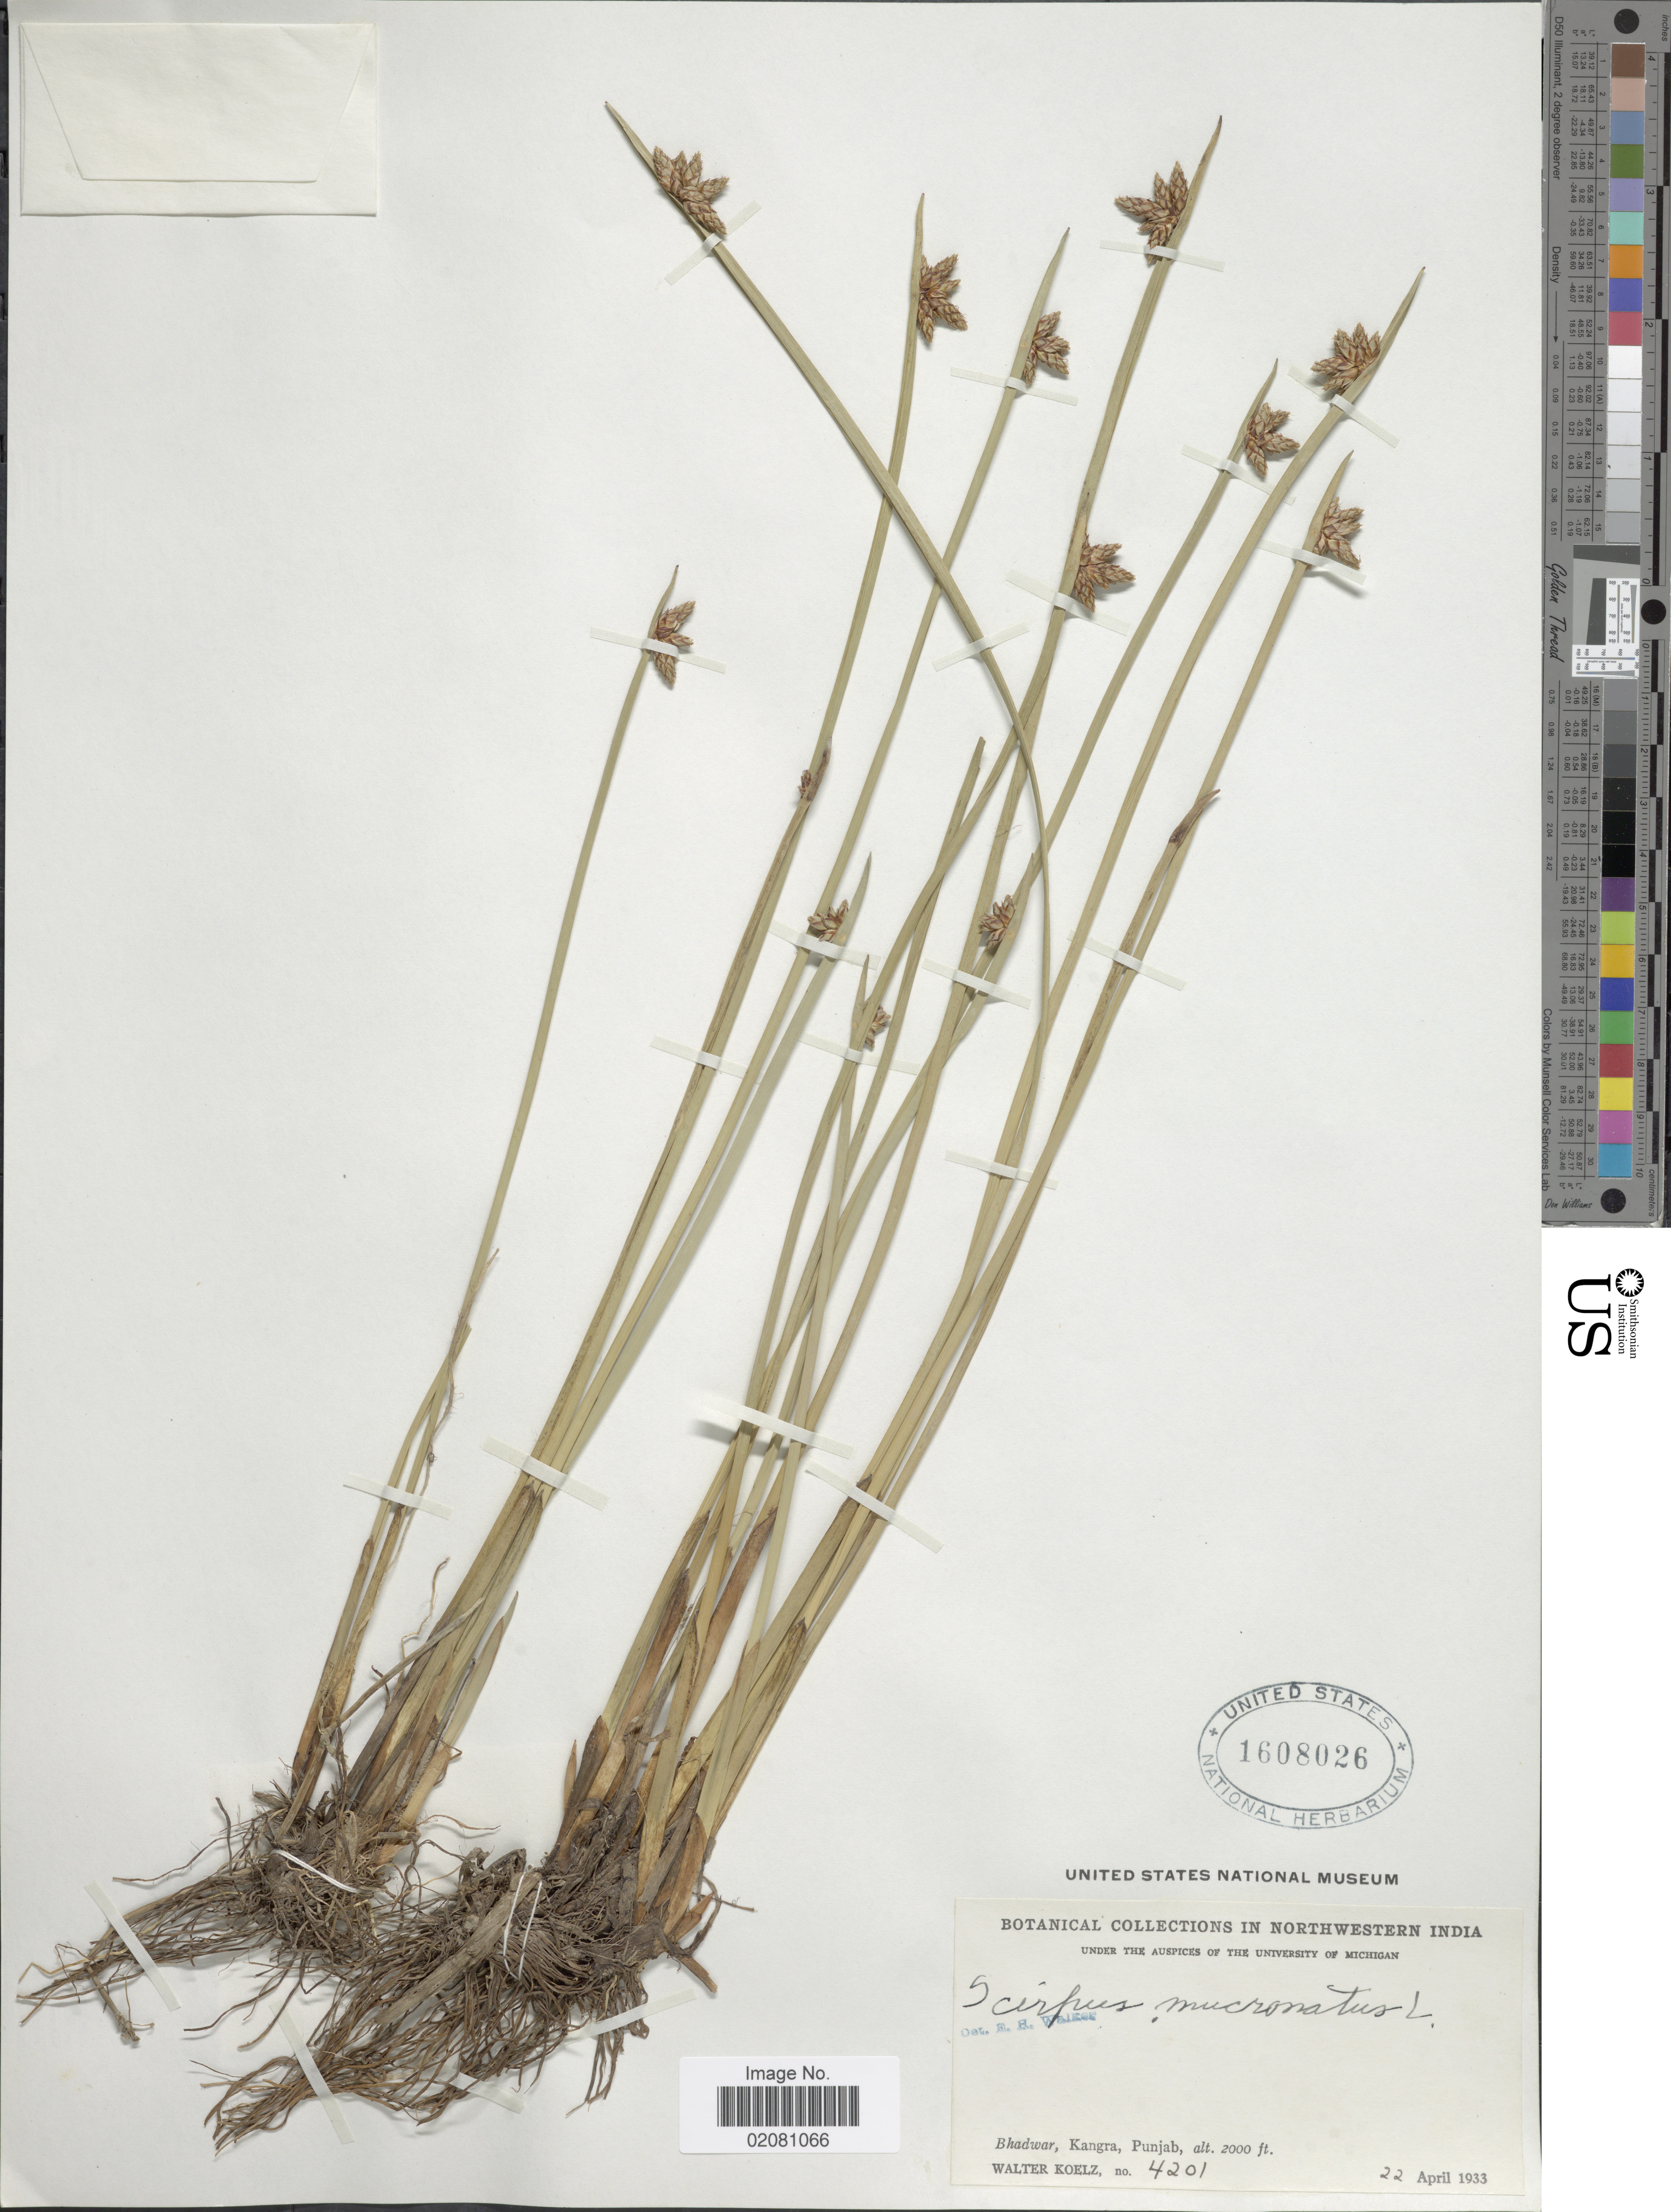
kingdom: Plantae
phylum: Tracheophyta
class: Liliopsida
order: Poales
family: Cyperaceae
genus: Schoenoplectus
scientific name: Schoenoplectus mucronatus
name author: (L.) Palla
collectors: W. N. Koelz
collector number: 4201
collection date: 1933-04-22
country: India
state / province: Punjab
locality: Northwestern India. Bhadwar, Kangra, Punjab.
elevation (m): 610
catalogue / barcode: US 1608026